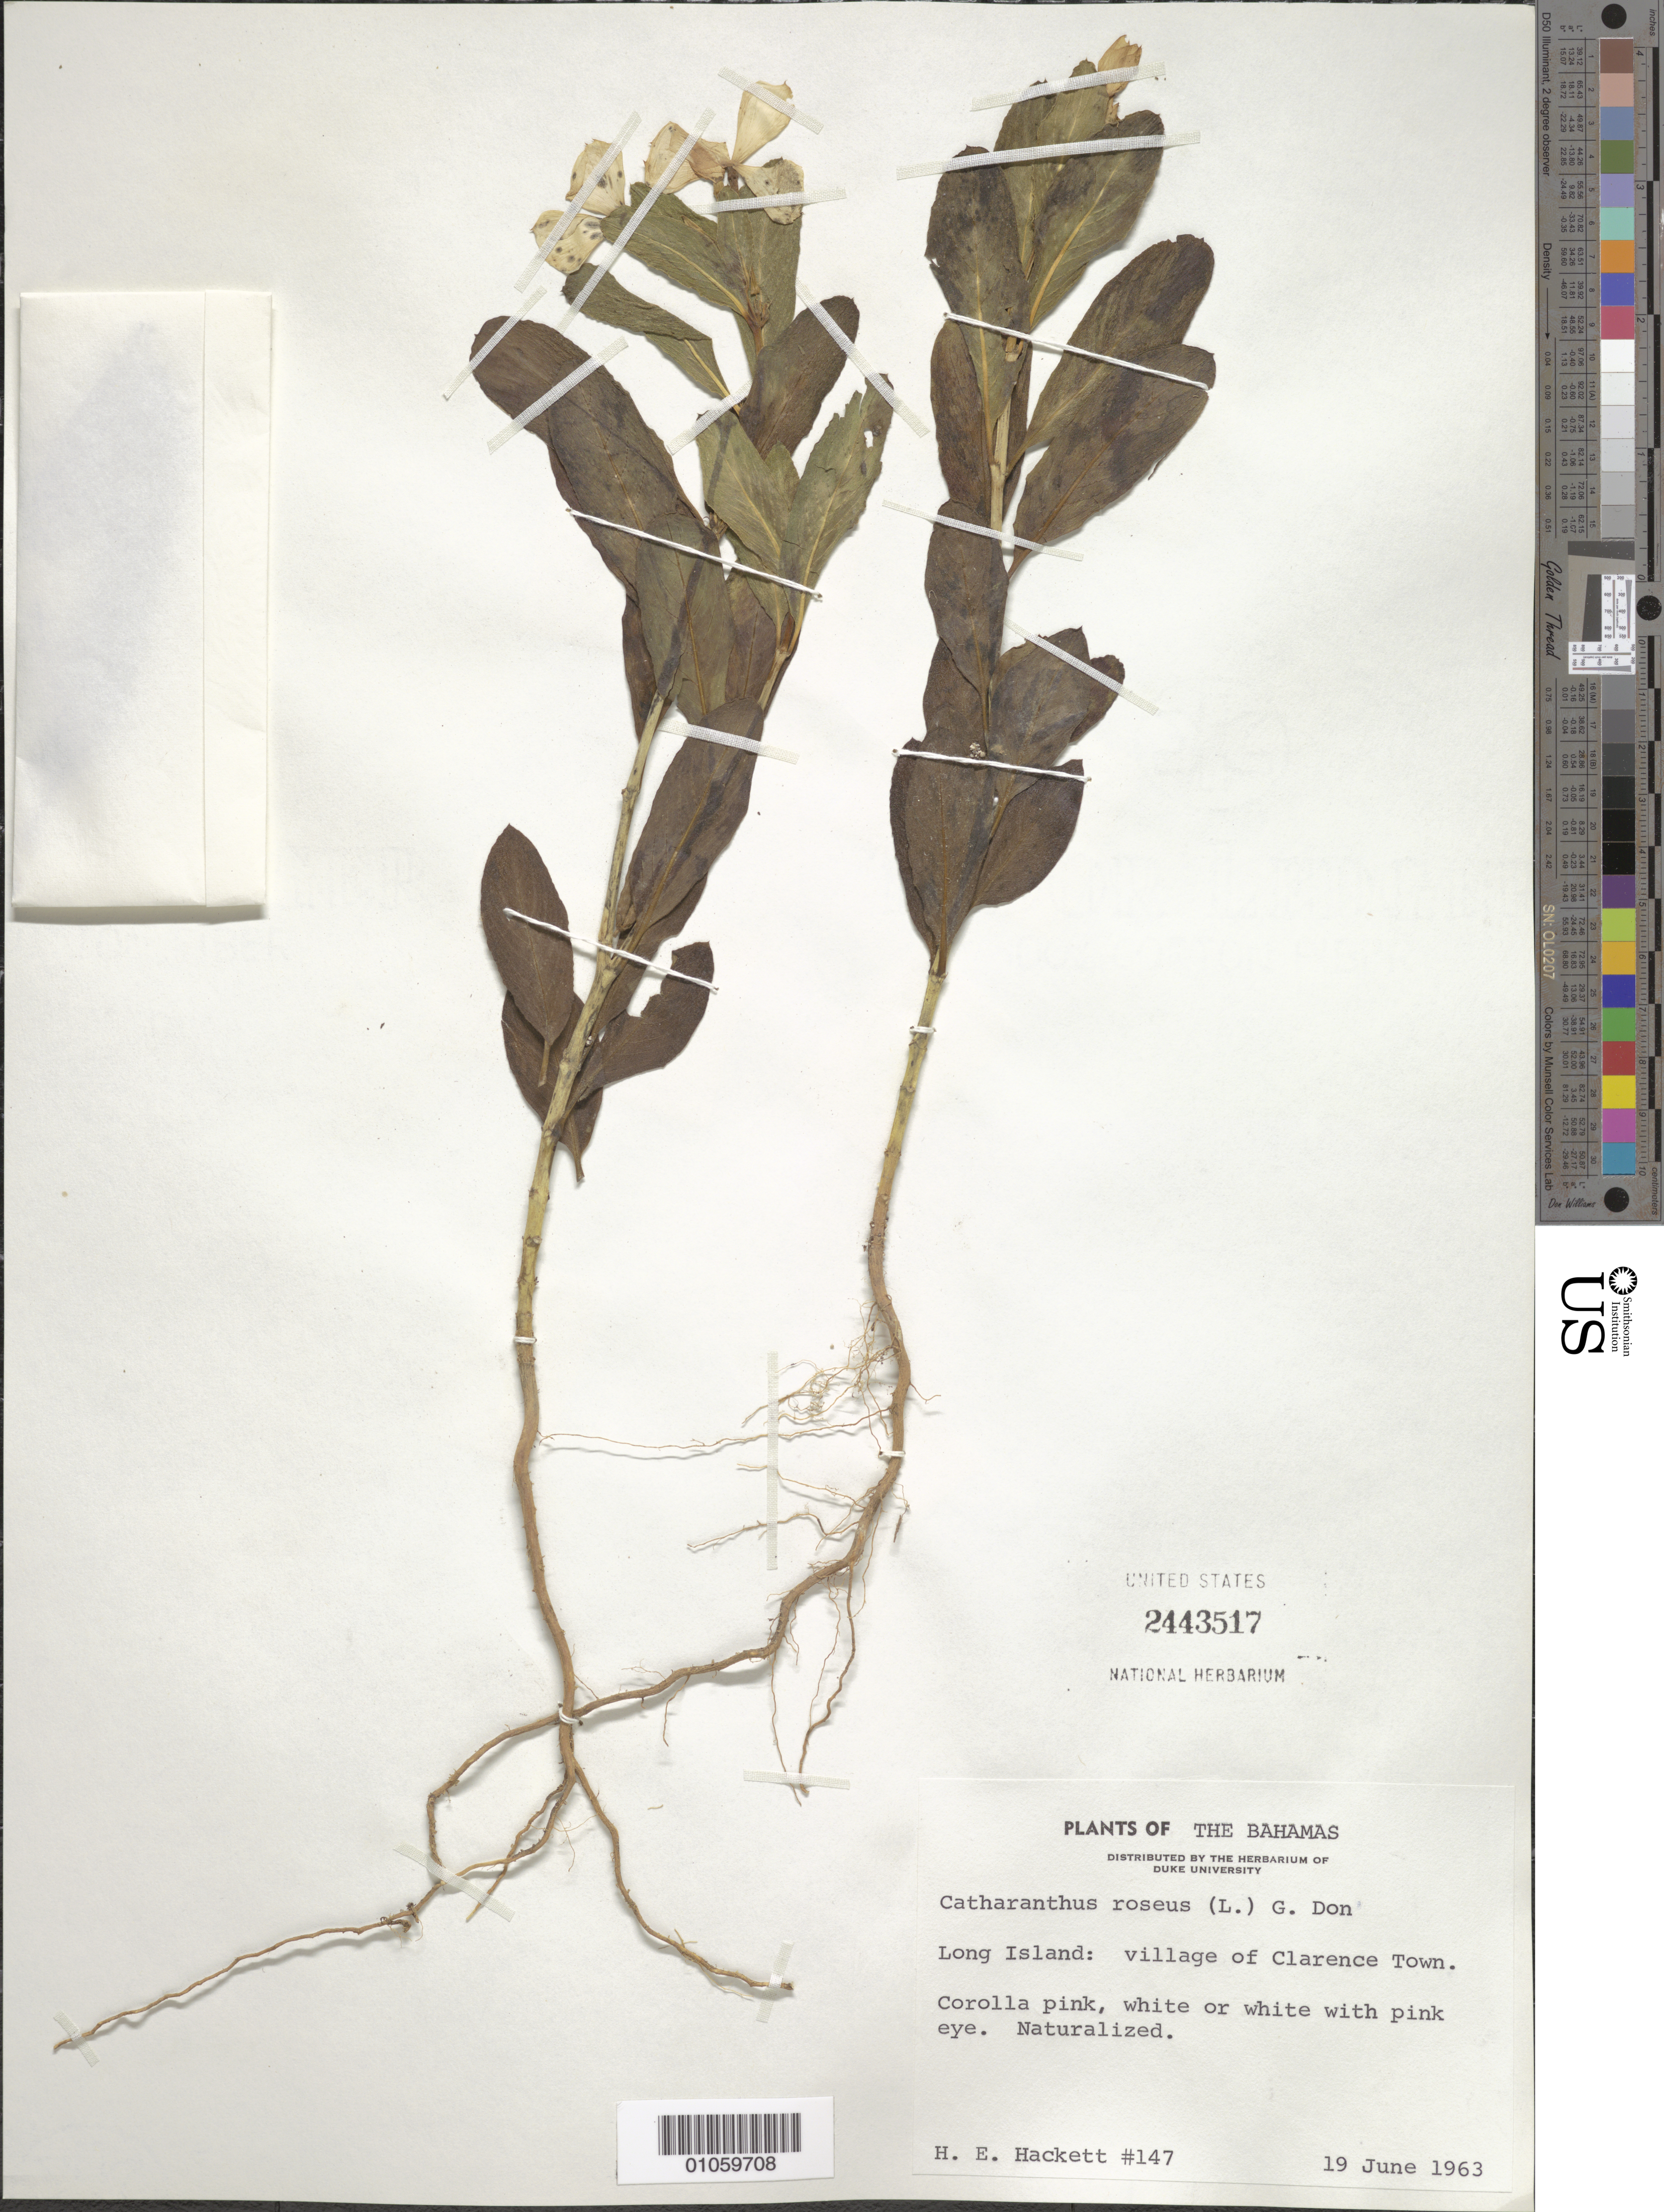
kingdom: Plantae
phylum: Tracheophyta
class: Magnoliopsida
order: Gentianales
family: Apocynaceae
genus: Lochnera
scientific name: Lochnera rosea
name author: (L.) Rchb. ex Endl.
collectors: H. E. Hackett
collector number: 147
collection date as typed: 19 Jun 1963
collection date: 1963-06-19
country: Bahamas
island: Long I.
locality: Village of Clarence Town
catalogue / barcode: US 2443517